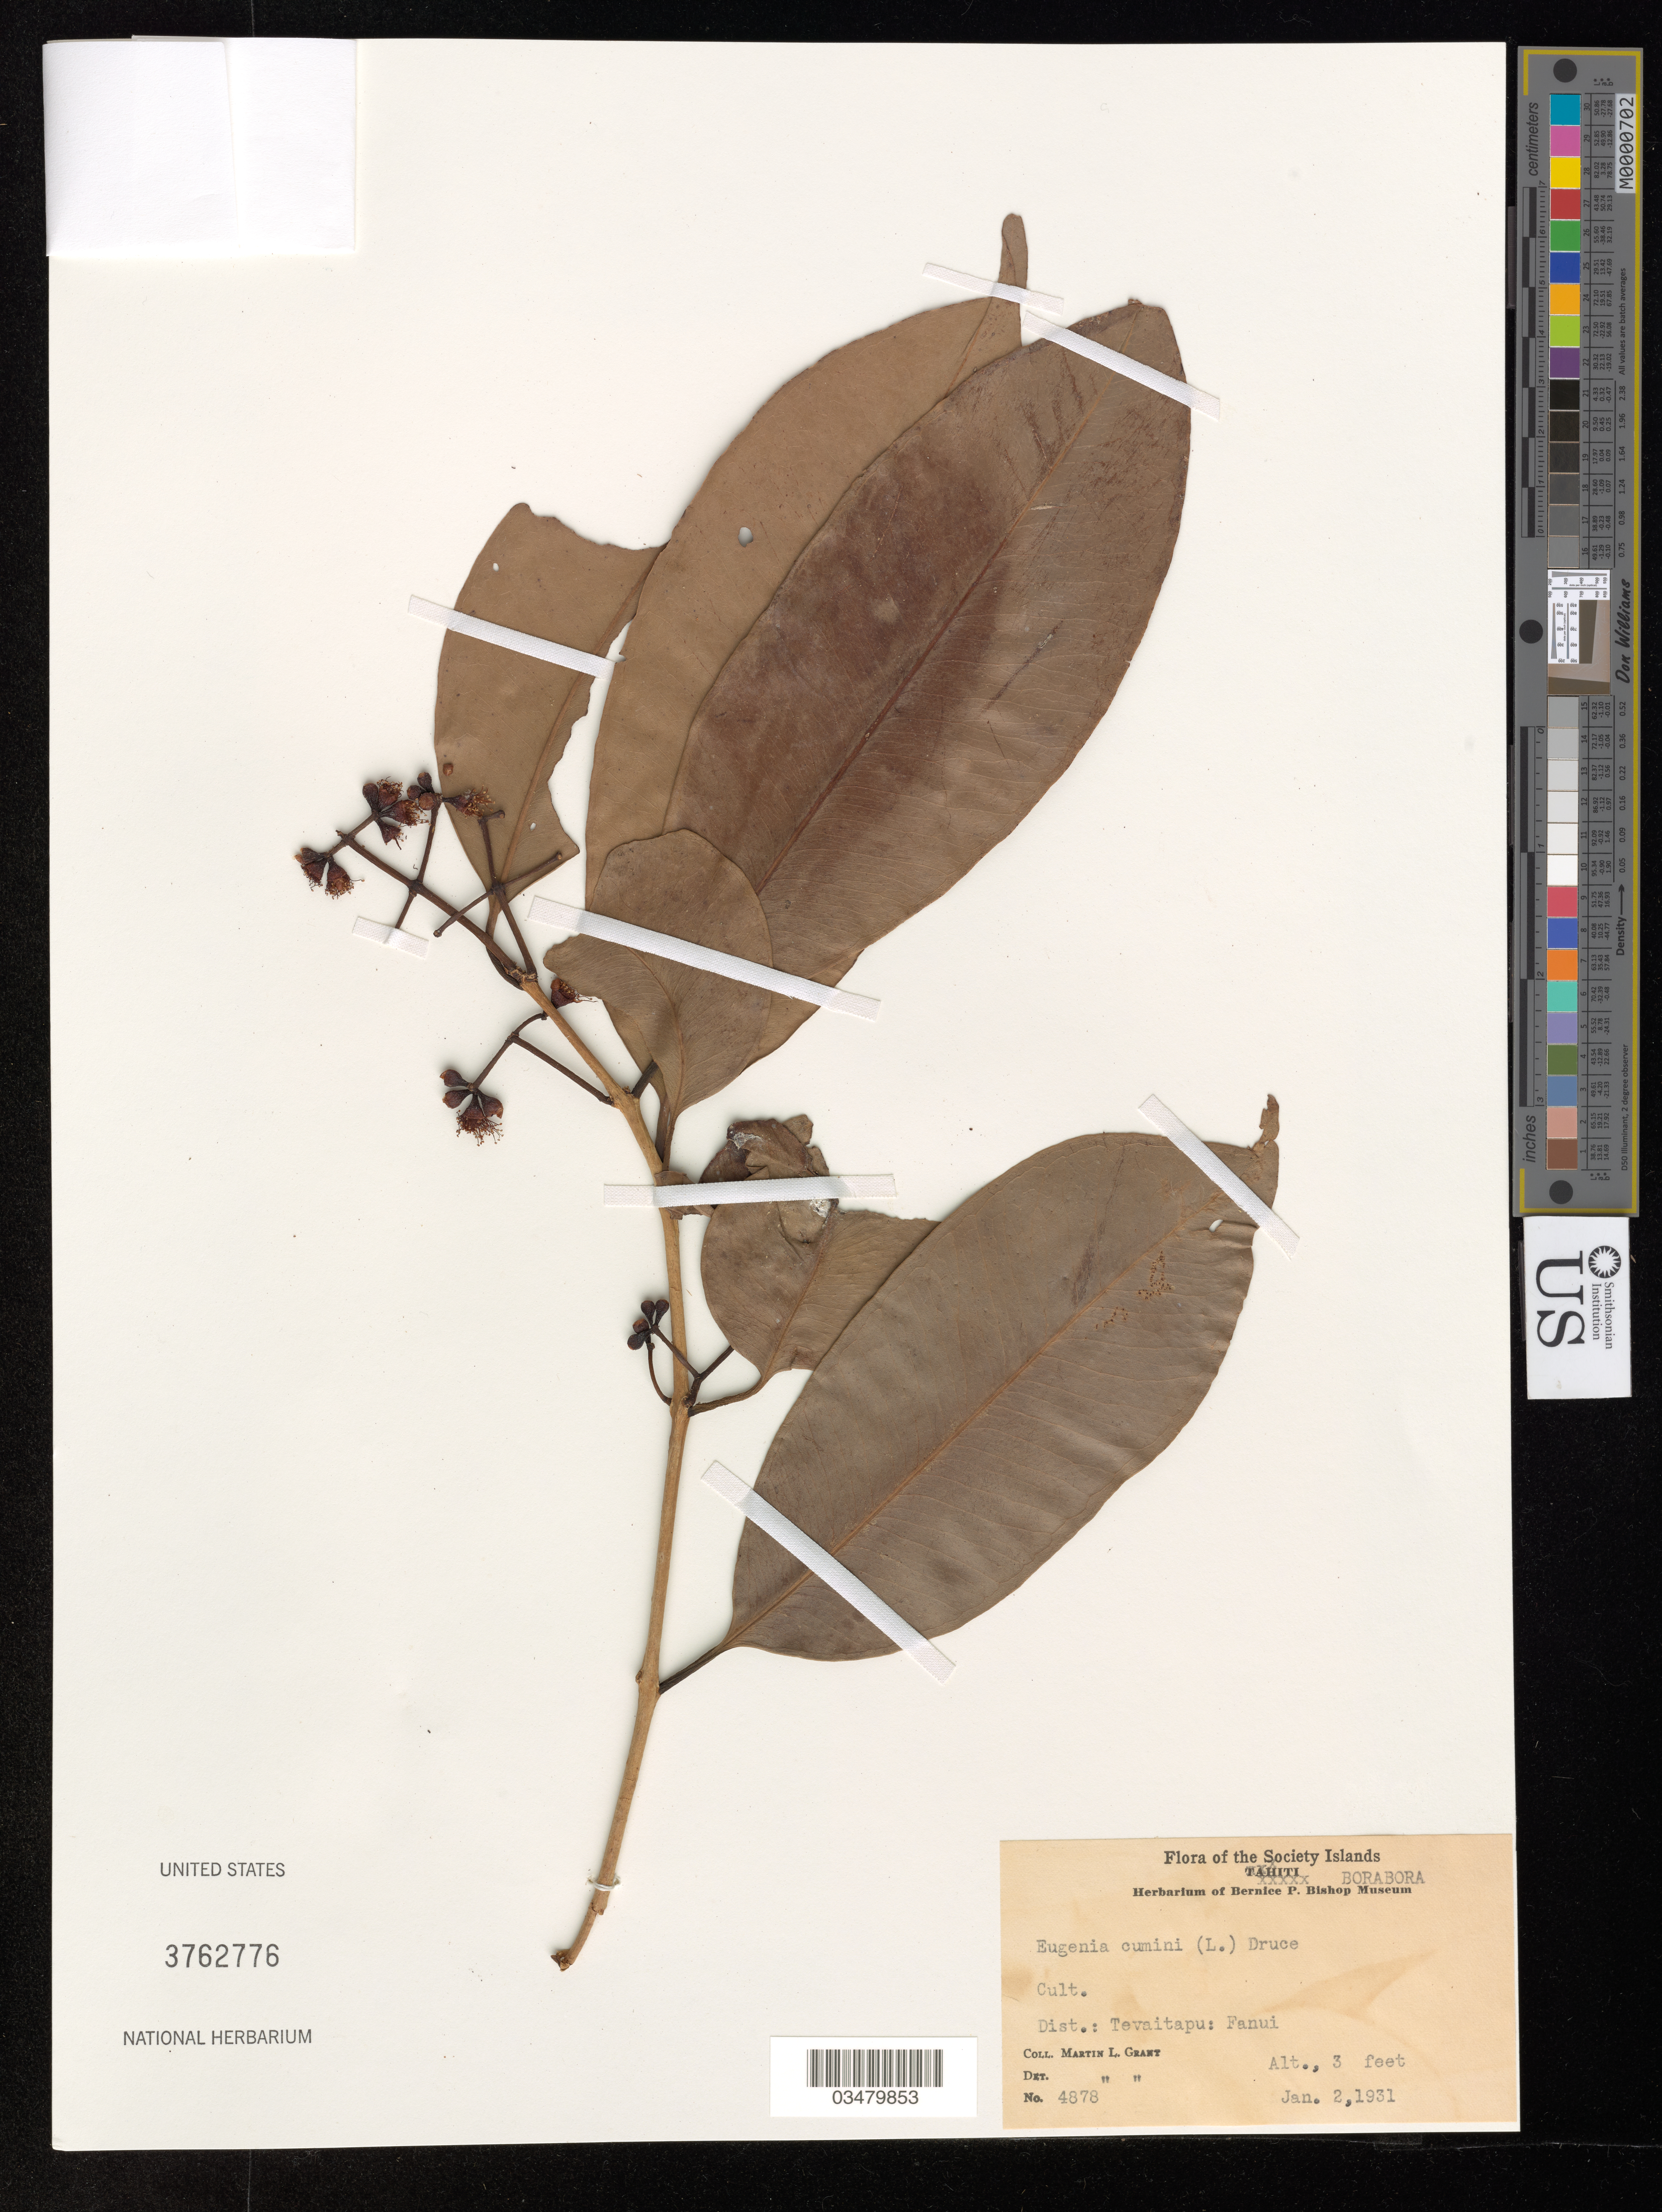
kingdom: Plantae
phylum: Tracheophyta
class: Magnoliopsida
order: Myrtales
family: Myrtaceae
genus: Eugenia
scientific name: Eugenia cumini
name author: (L.) Druce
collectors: M. L. Grant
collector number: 4878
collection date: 1931-01-02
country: French Polynesia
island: Bora Bora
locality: Bora Bora, Dist; Tevaitapu: Fanui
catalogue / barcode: US 3762776